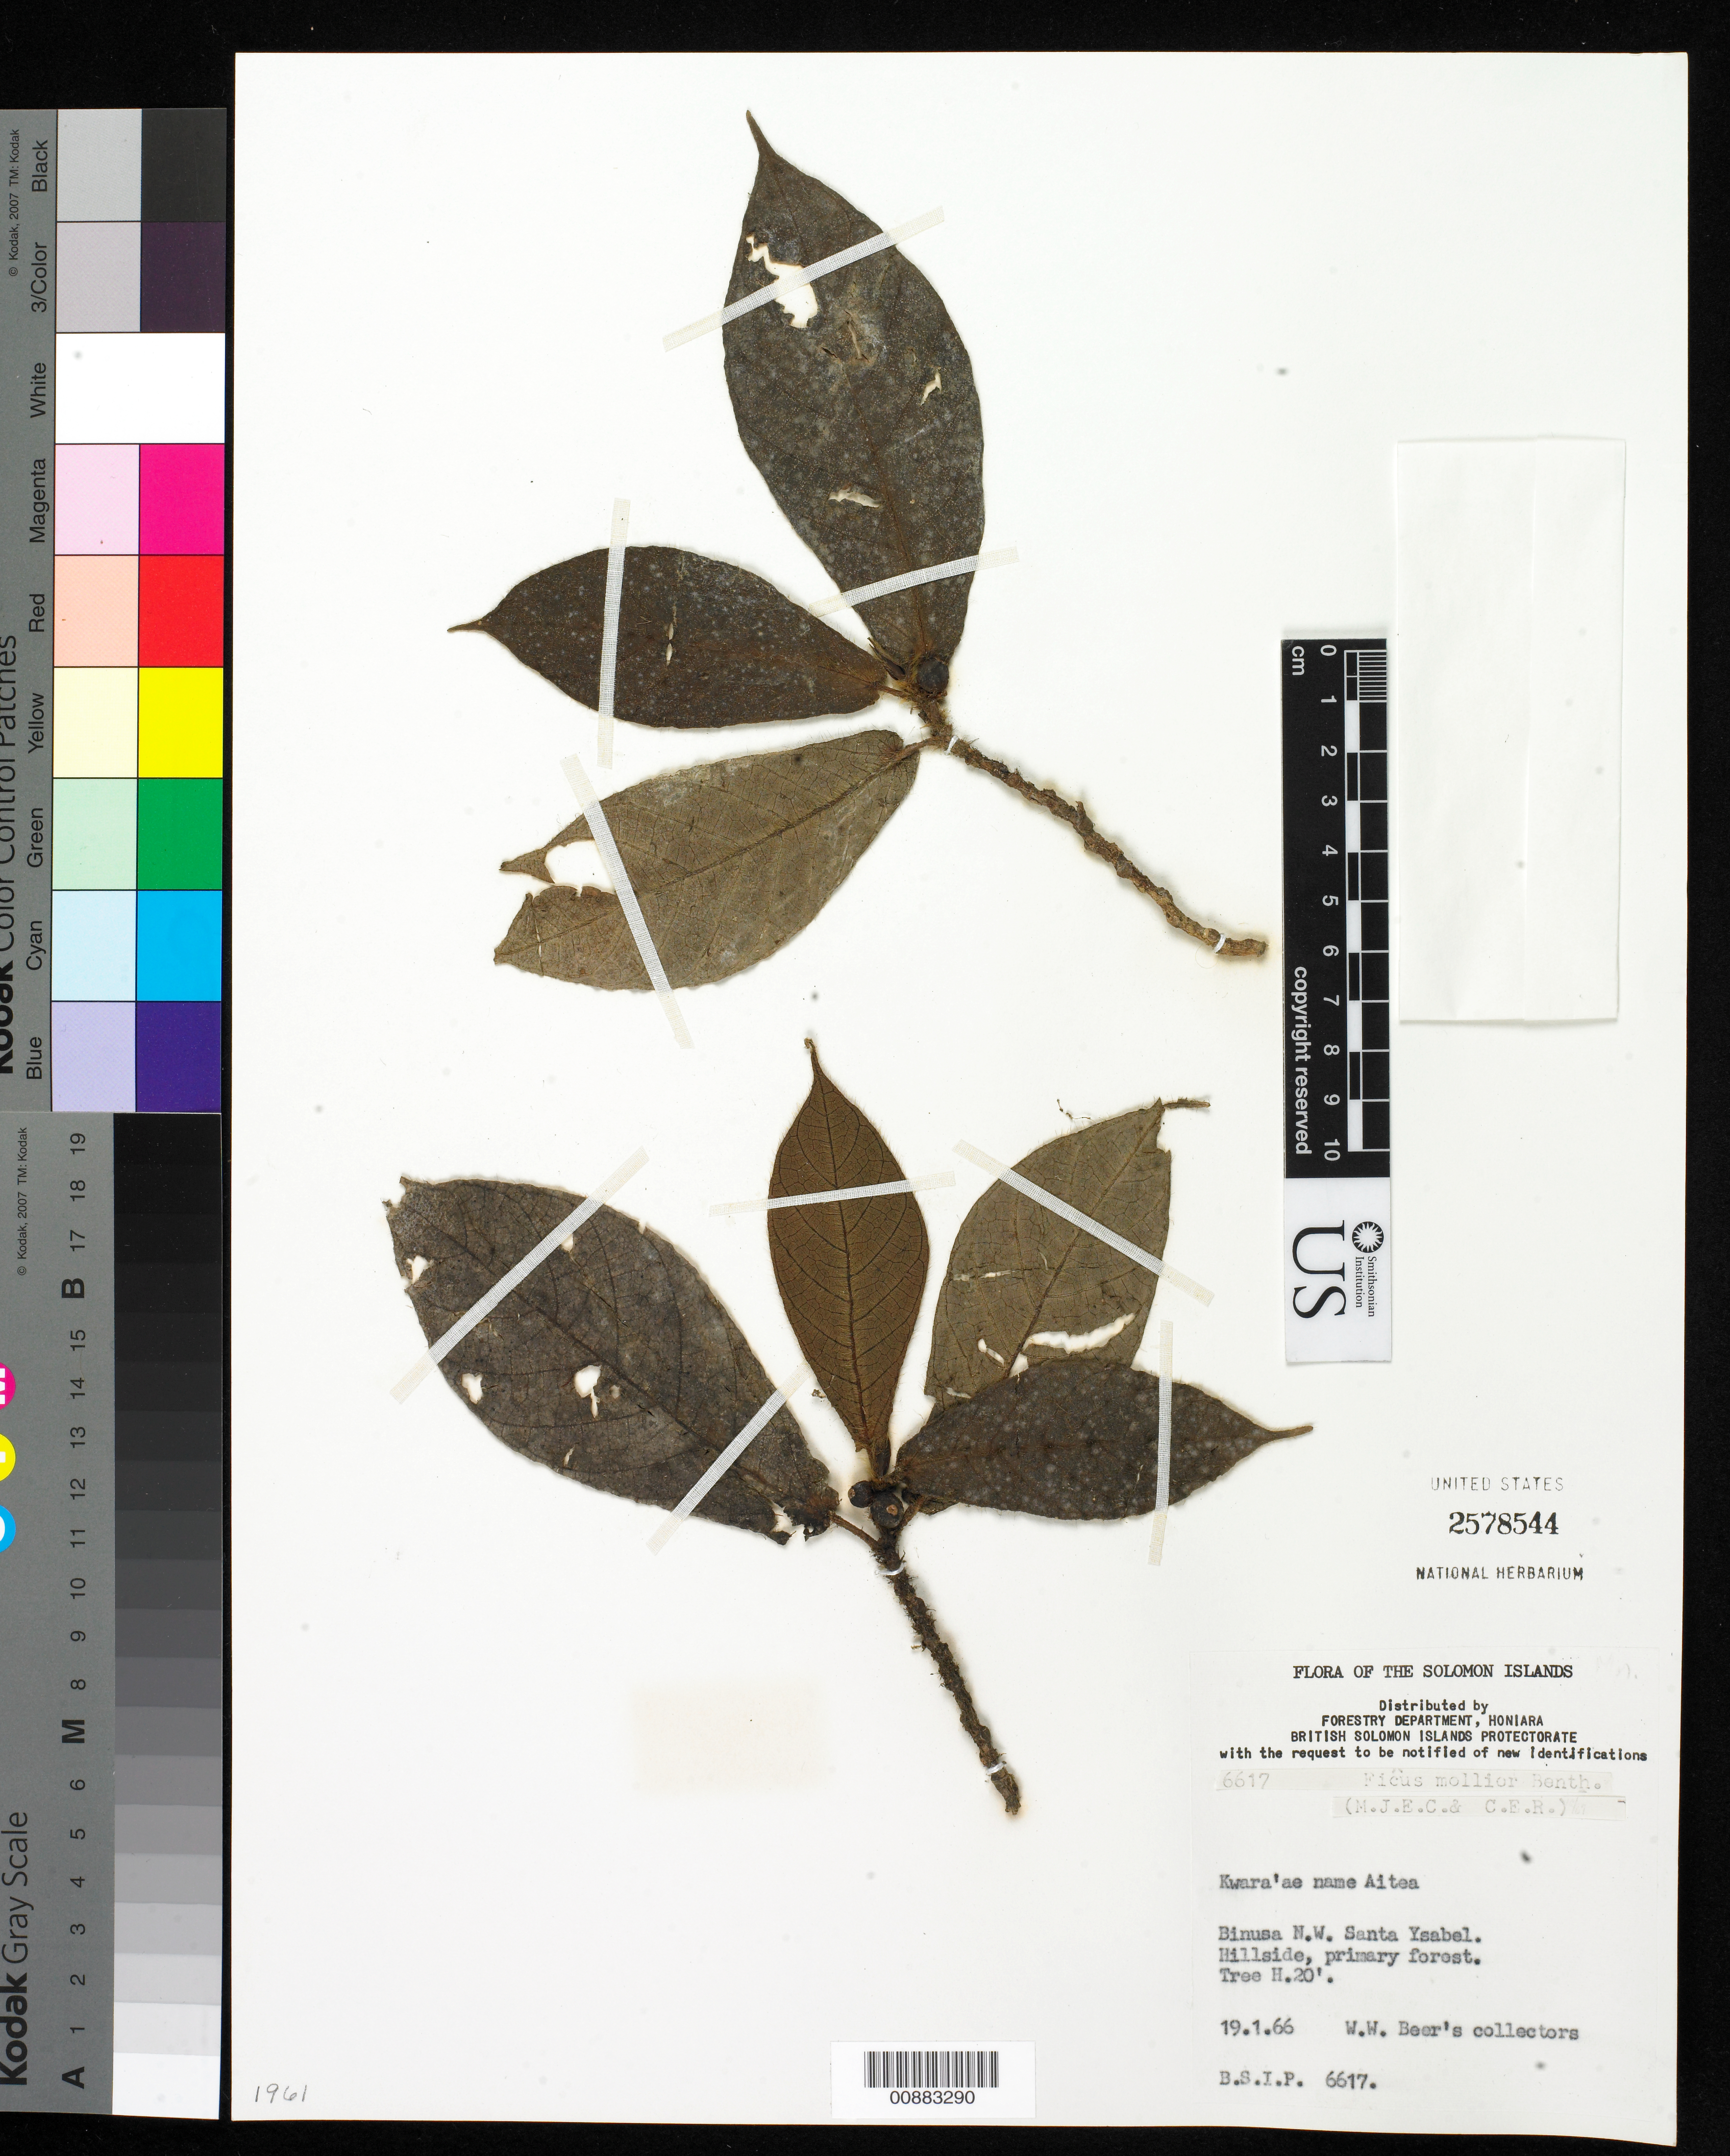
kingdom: Plantae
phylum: Tracheophyta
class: Magnoliopsida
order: Rosales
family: Moraceae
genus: Ficus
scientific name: Ficus mollior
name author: F. Muell. ex Benth.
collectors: W. Beer's Collectors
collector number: BSIP 6617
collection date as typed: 19 Jan 1966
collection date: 1966-01-19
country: Solomon Islands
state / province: Isabel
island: Santa Isabel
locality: N.W. Santa Ysabel.Binusa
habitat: Hillside, primary forest.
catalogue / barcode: US 2578544